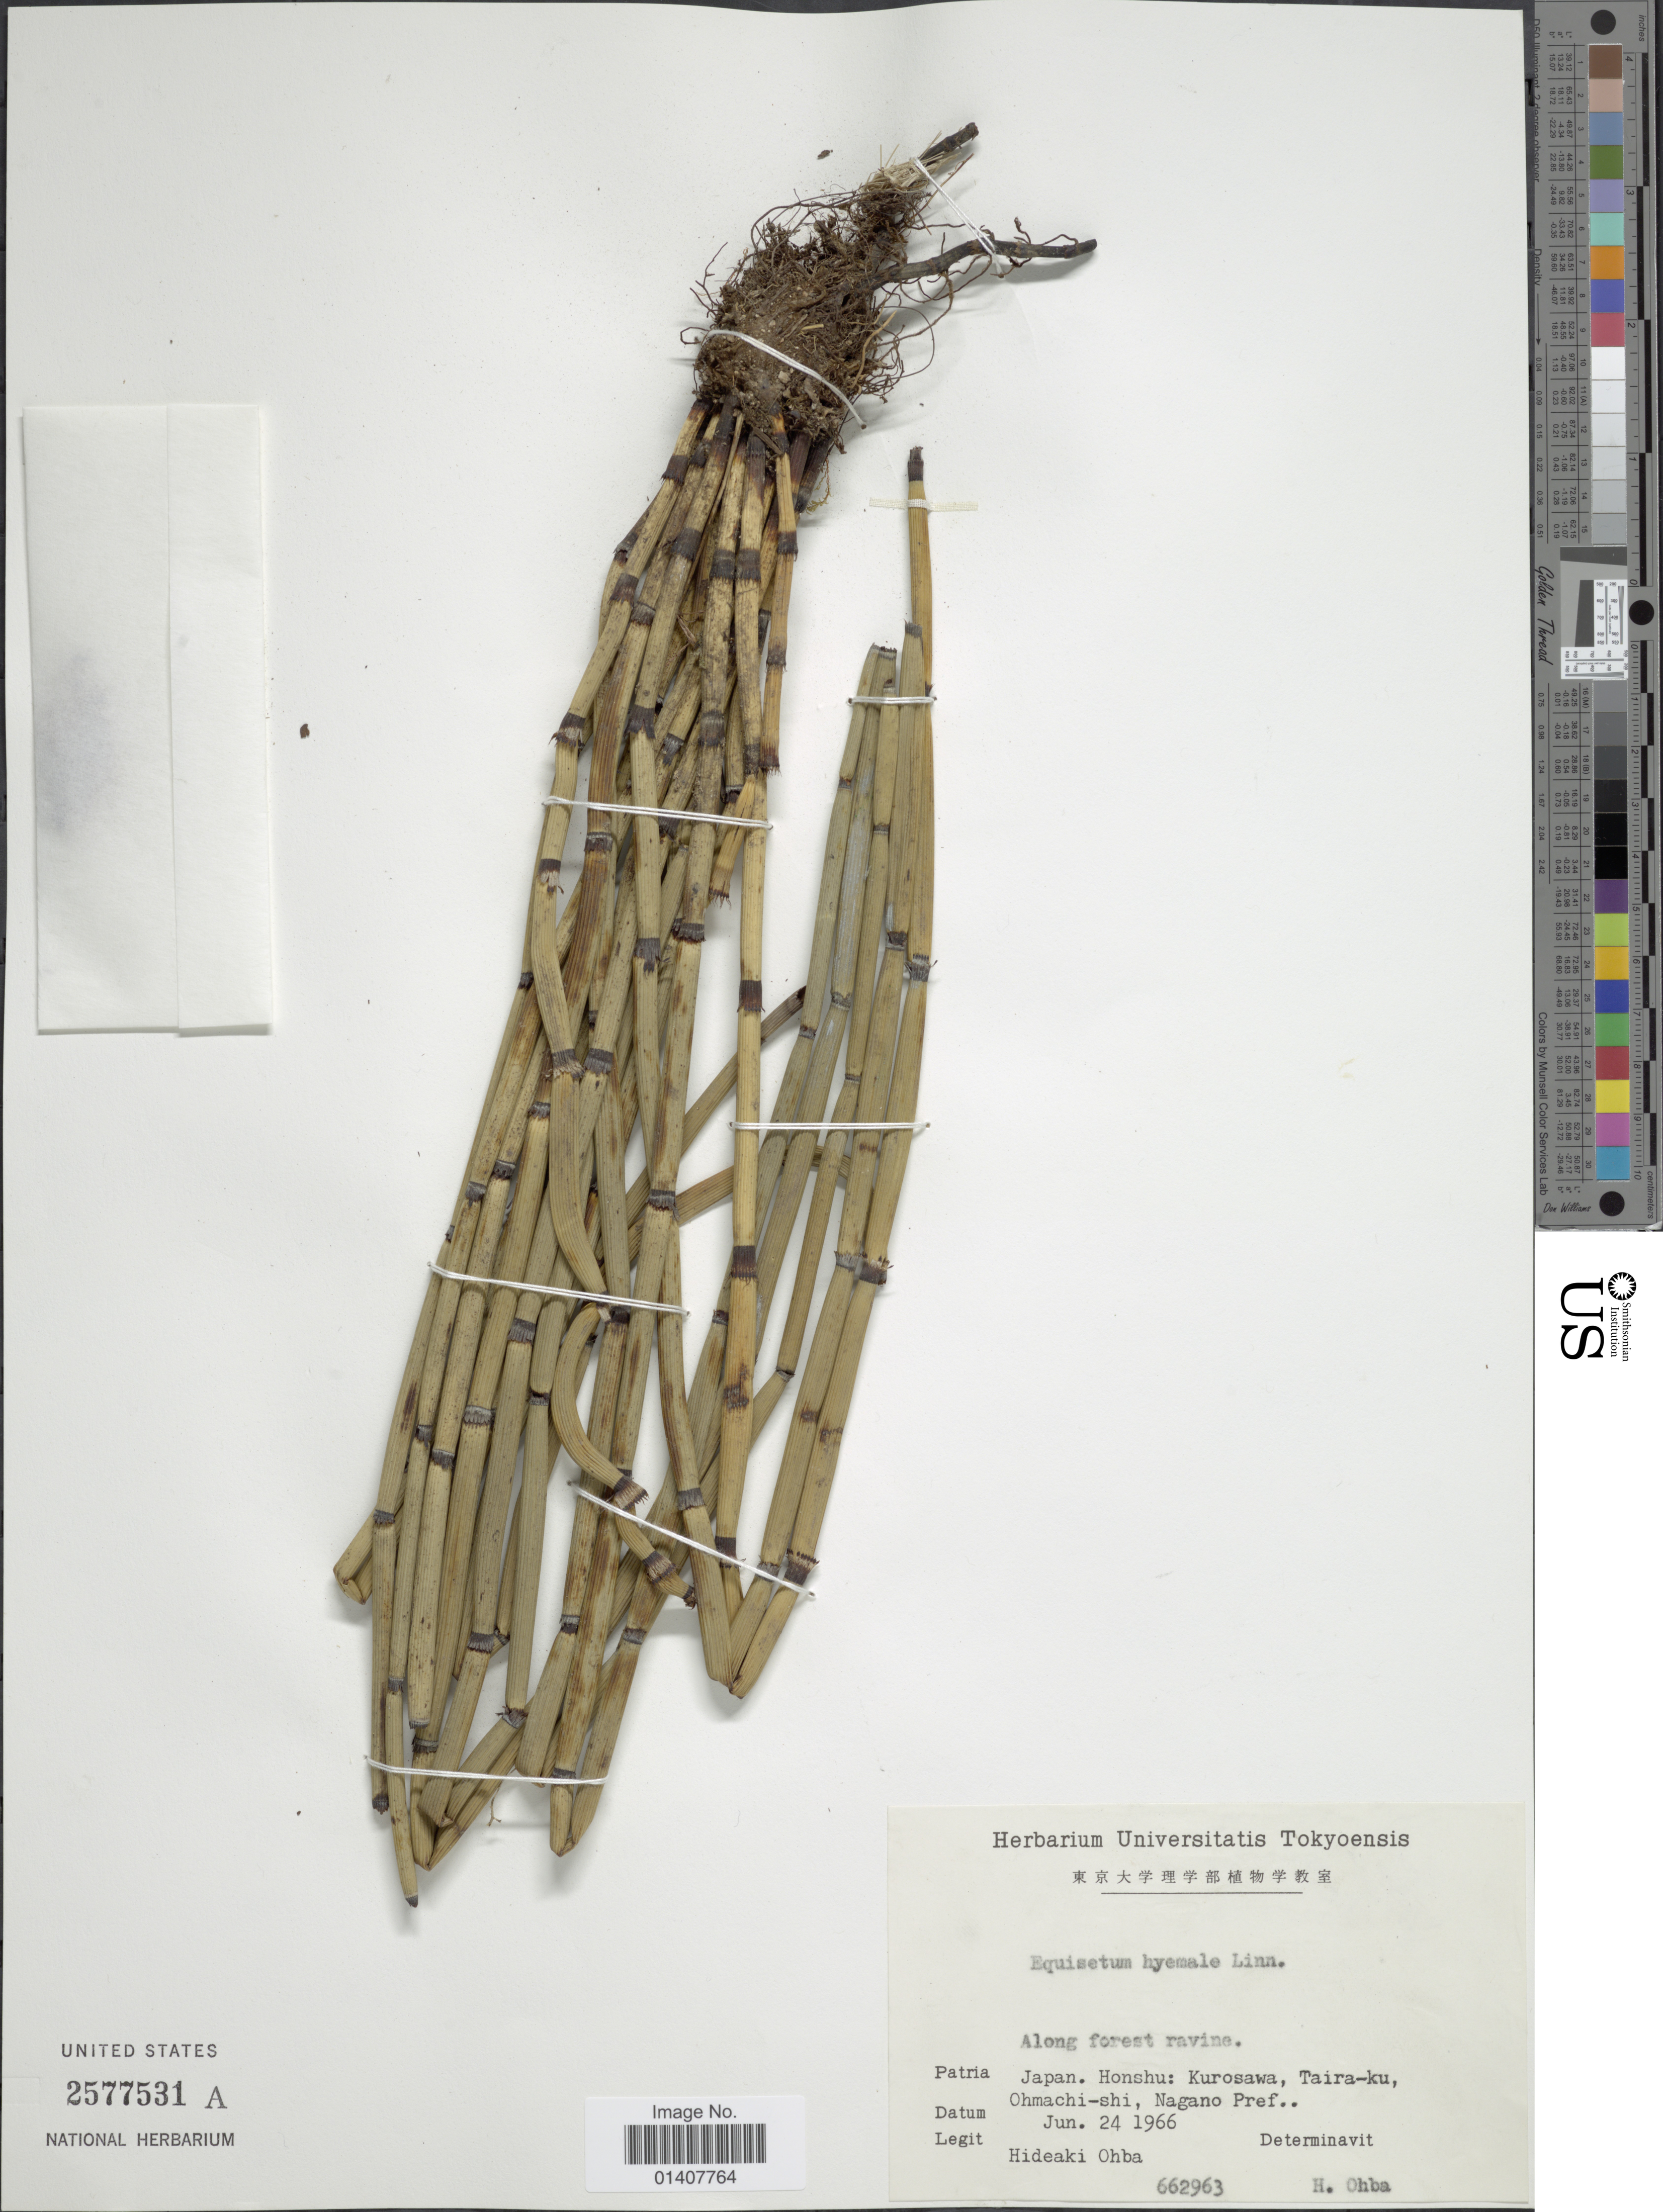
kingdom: Plantae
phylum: Tracheophyta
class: Polypodiopsida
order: Equisetales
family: Equisetaceae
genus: Equisetum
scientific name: Equisetum hyemale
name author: L.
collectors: H. Ohba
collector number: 662963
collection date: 1966-06-24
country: Japan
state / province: Nagano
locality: Honshu: Kurosawa, Taira-ku, Ohmachi-shi, Nagano Pref.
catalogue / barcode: US 2577531A